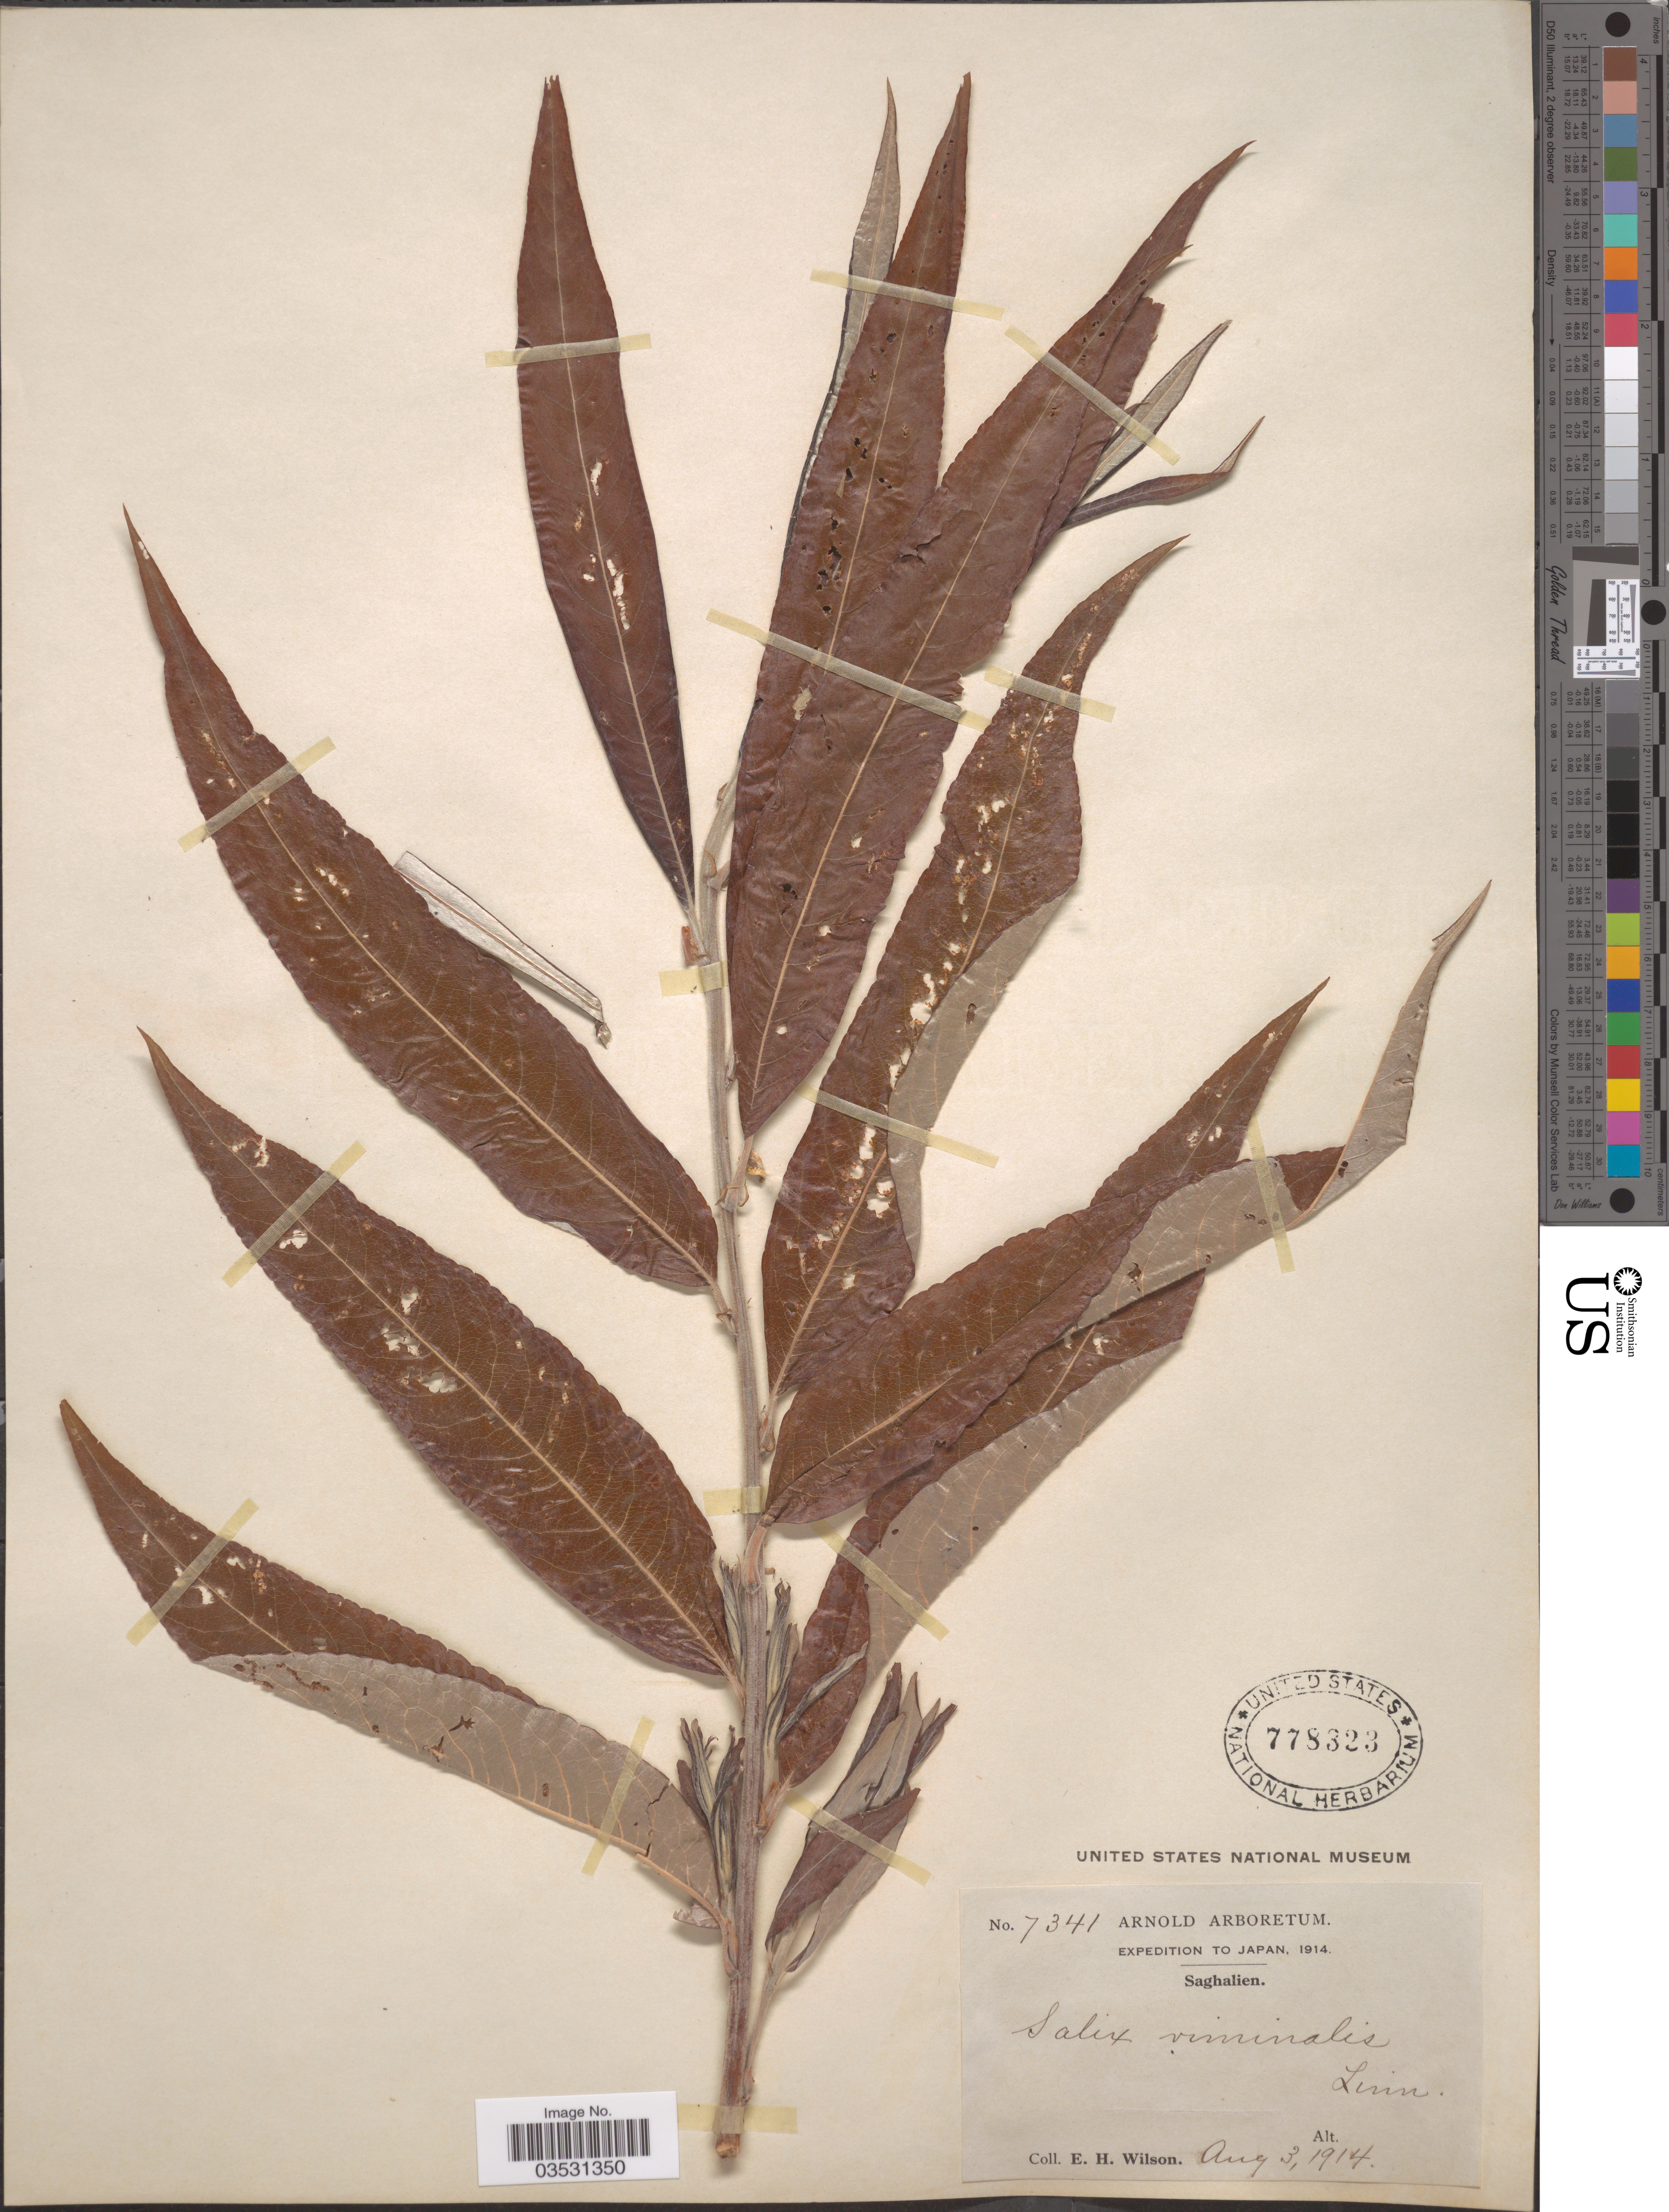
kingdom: Plantae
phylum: Tracheophyta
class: Magnoliopsida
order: Malpighiales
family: Salicaceae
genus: Salix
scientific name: Salix viminalis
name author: L.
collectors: E. Wilson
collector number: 7341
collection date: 1914-08-03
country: Japan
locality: Saghalien.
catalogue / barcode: US 778323